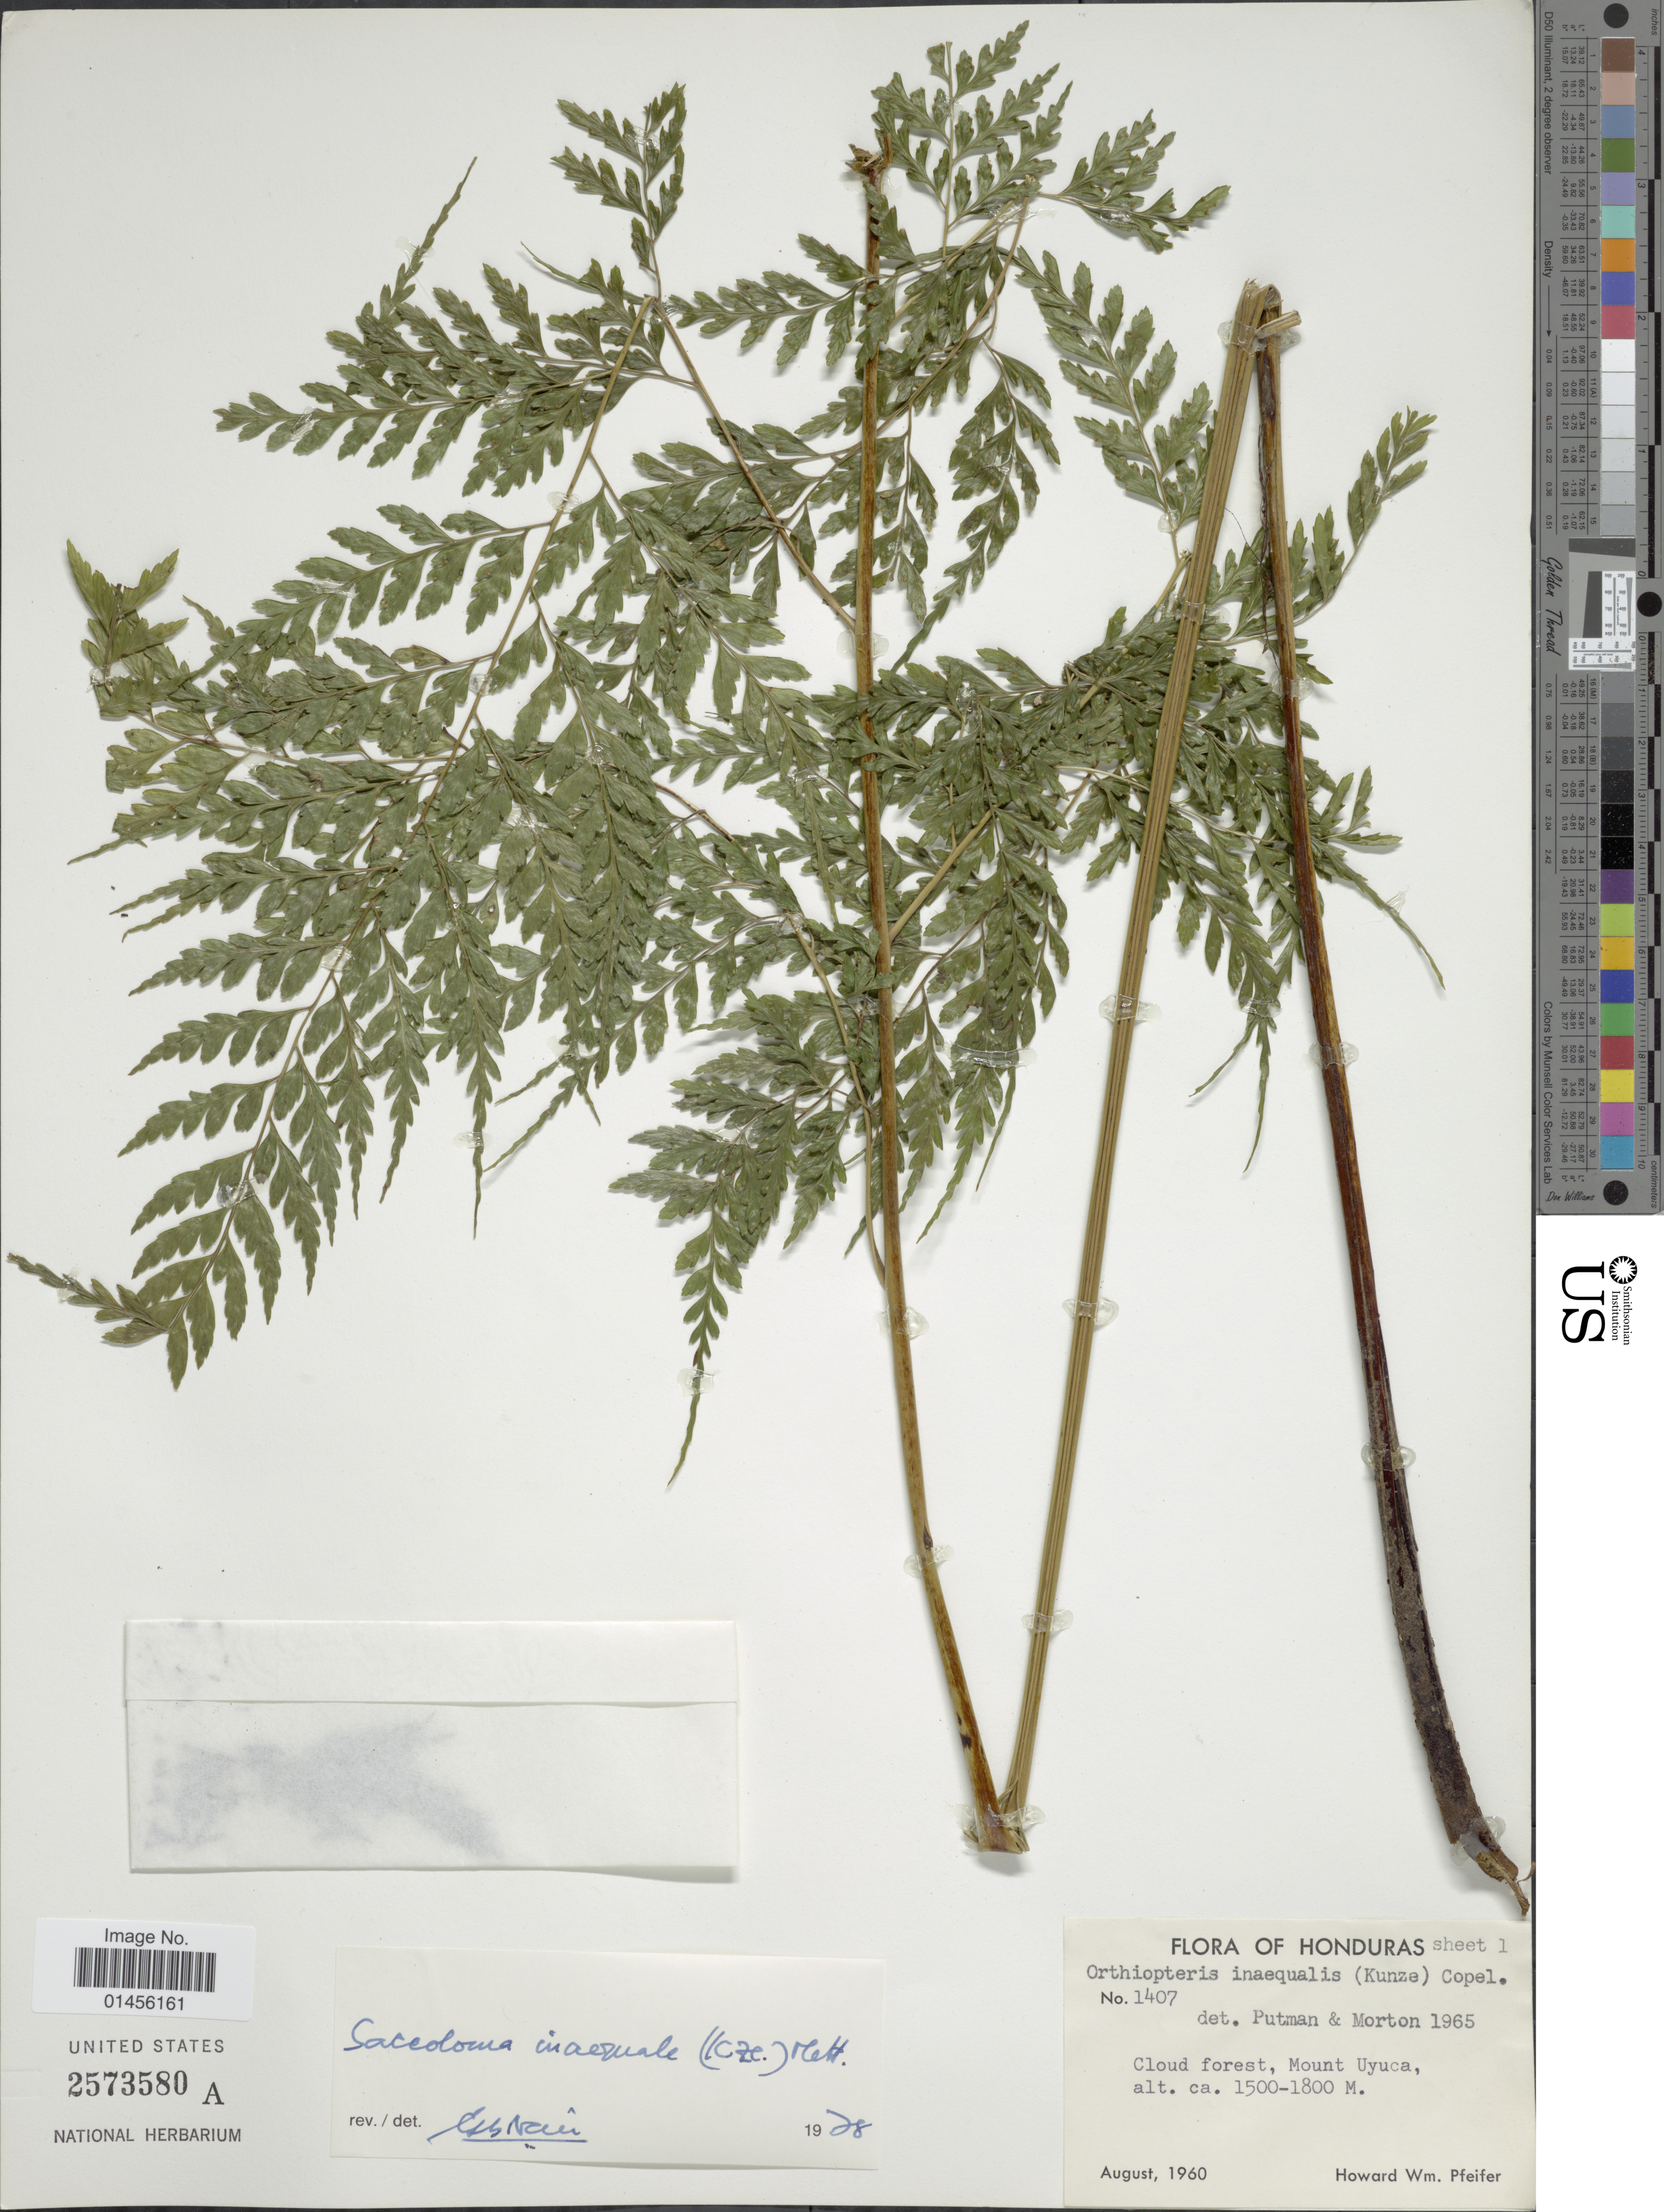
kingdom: Plantae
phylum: Tracheophyta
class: Polypodiopsida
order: Polypodiales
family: Saccolomataceae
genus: Saccoloma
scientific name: Saccoloma inaequale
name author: (Kunze) Mett.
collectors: H. W. Pfeifer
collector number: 1407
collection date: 1960-08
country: Honduras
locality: Cloud forest, Mount Uyuca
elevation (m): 1500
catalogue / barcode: US 2573580A